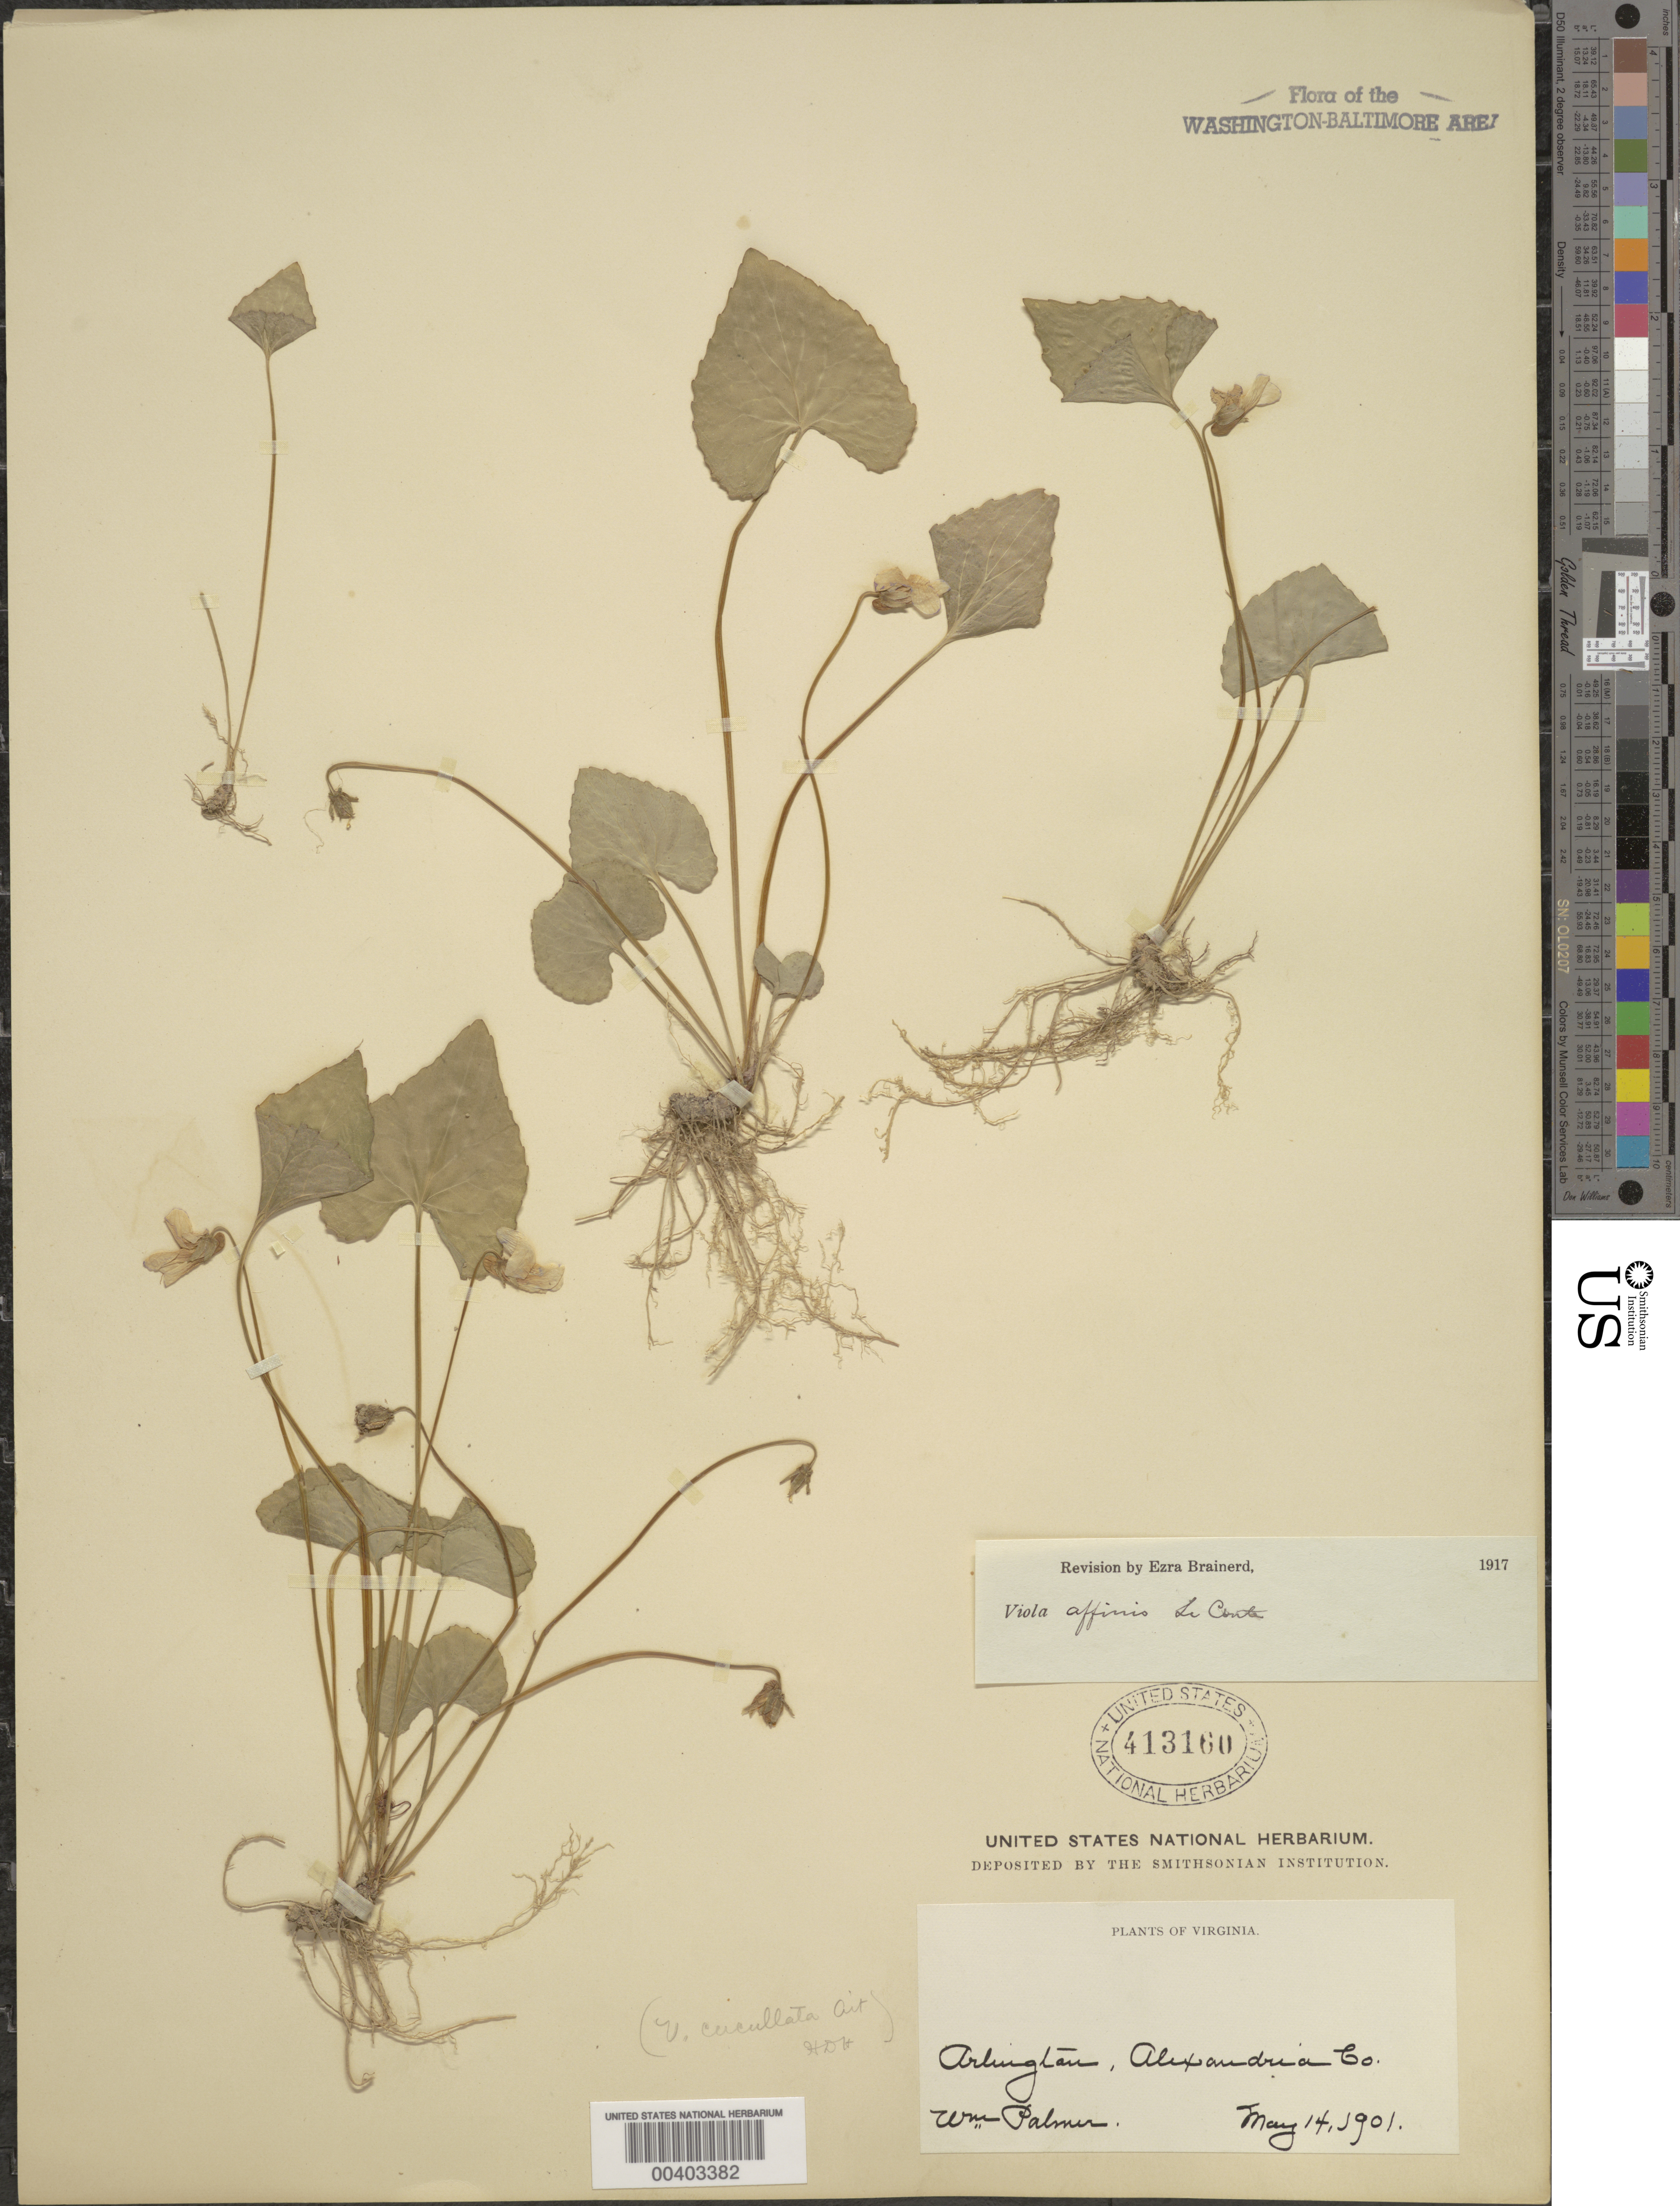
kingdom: Plantae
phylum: Tracheophyta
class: Magnoliopsida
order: Malpighiales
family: Violaceae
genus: Viola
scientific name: Viola sororia var. affinis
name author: (LeConte) McKinney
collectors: W. Palmer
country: United States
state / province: Virginia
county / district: Arlington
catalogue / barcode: US 413160